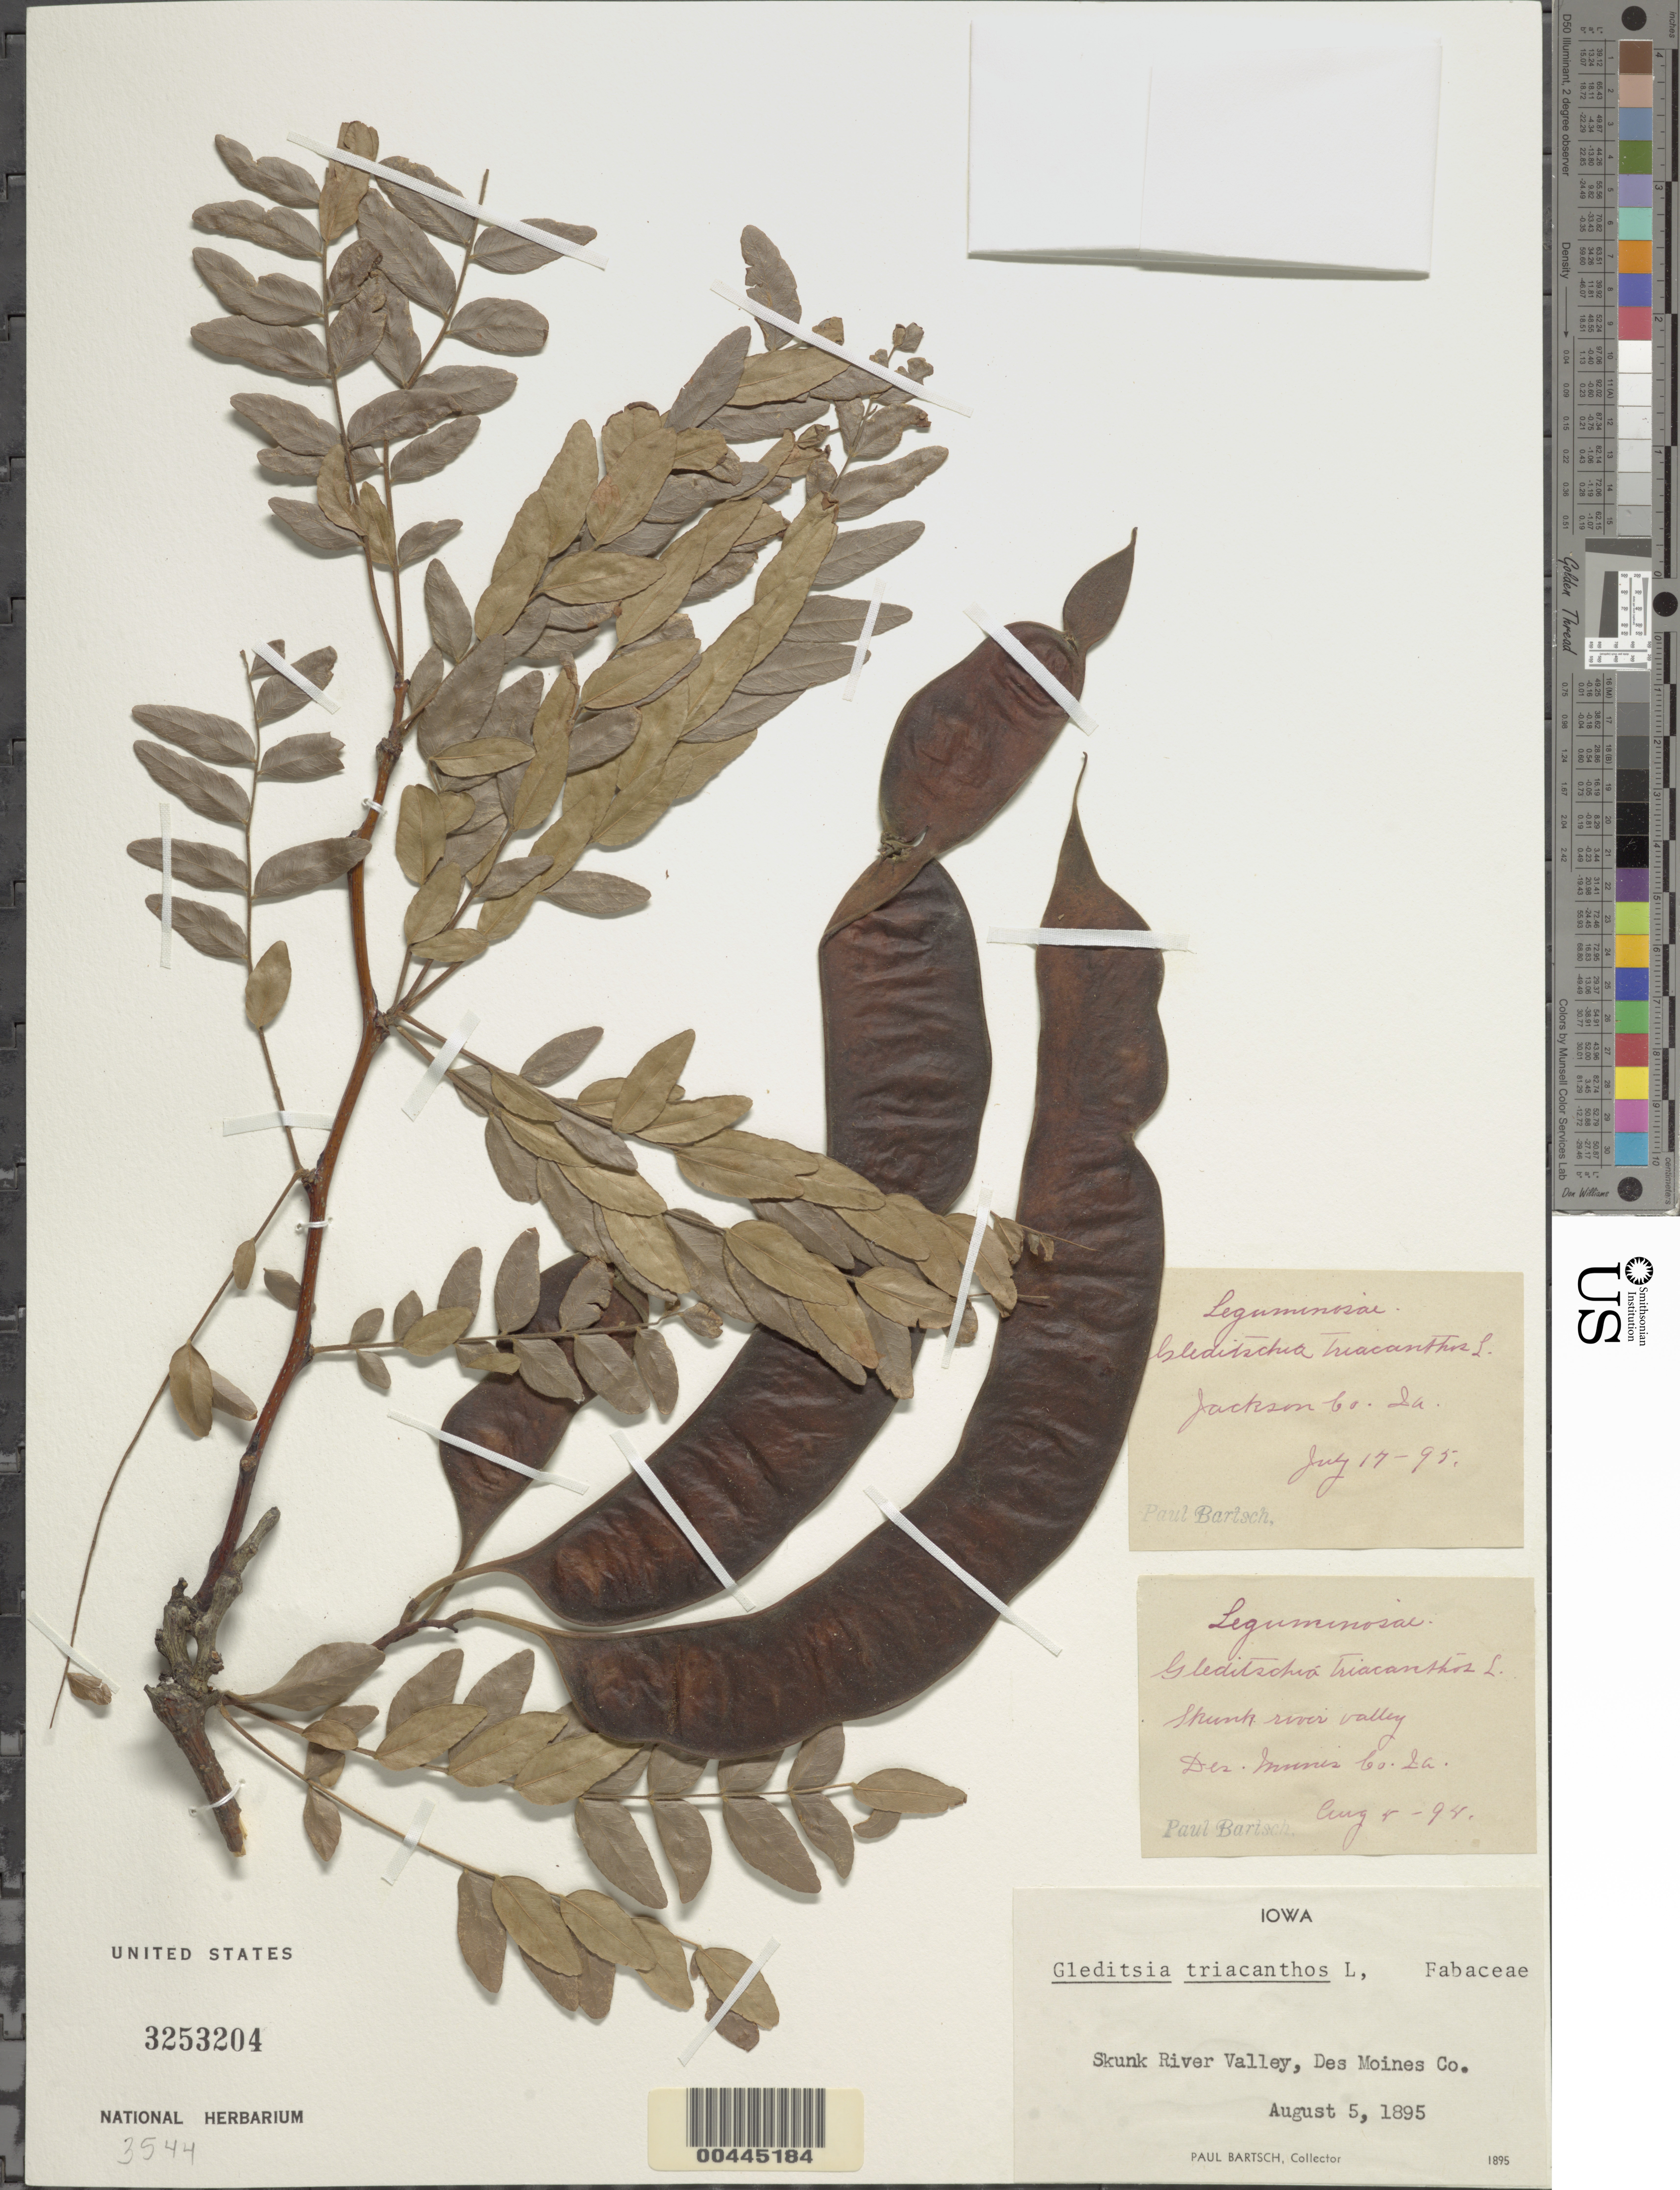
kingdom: Plantae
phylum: Tracheophyta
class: Magnoliopsida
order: Fabales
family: Fabaceae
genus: Gleditsia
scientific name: Gleditsia triacanthos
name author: L.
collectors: P. Bartsch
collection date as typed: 05 Aug 1895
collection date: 1895-08-05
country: United States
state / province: Iowa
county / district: Des Moines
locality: Skunk river valley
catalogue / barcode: US 3253204